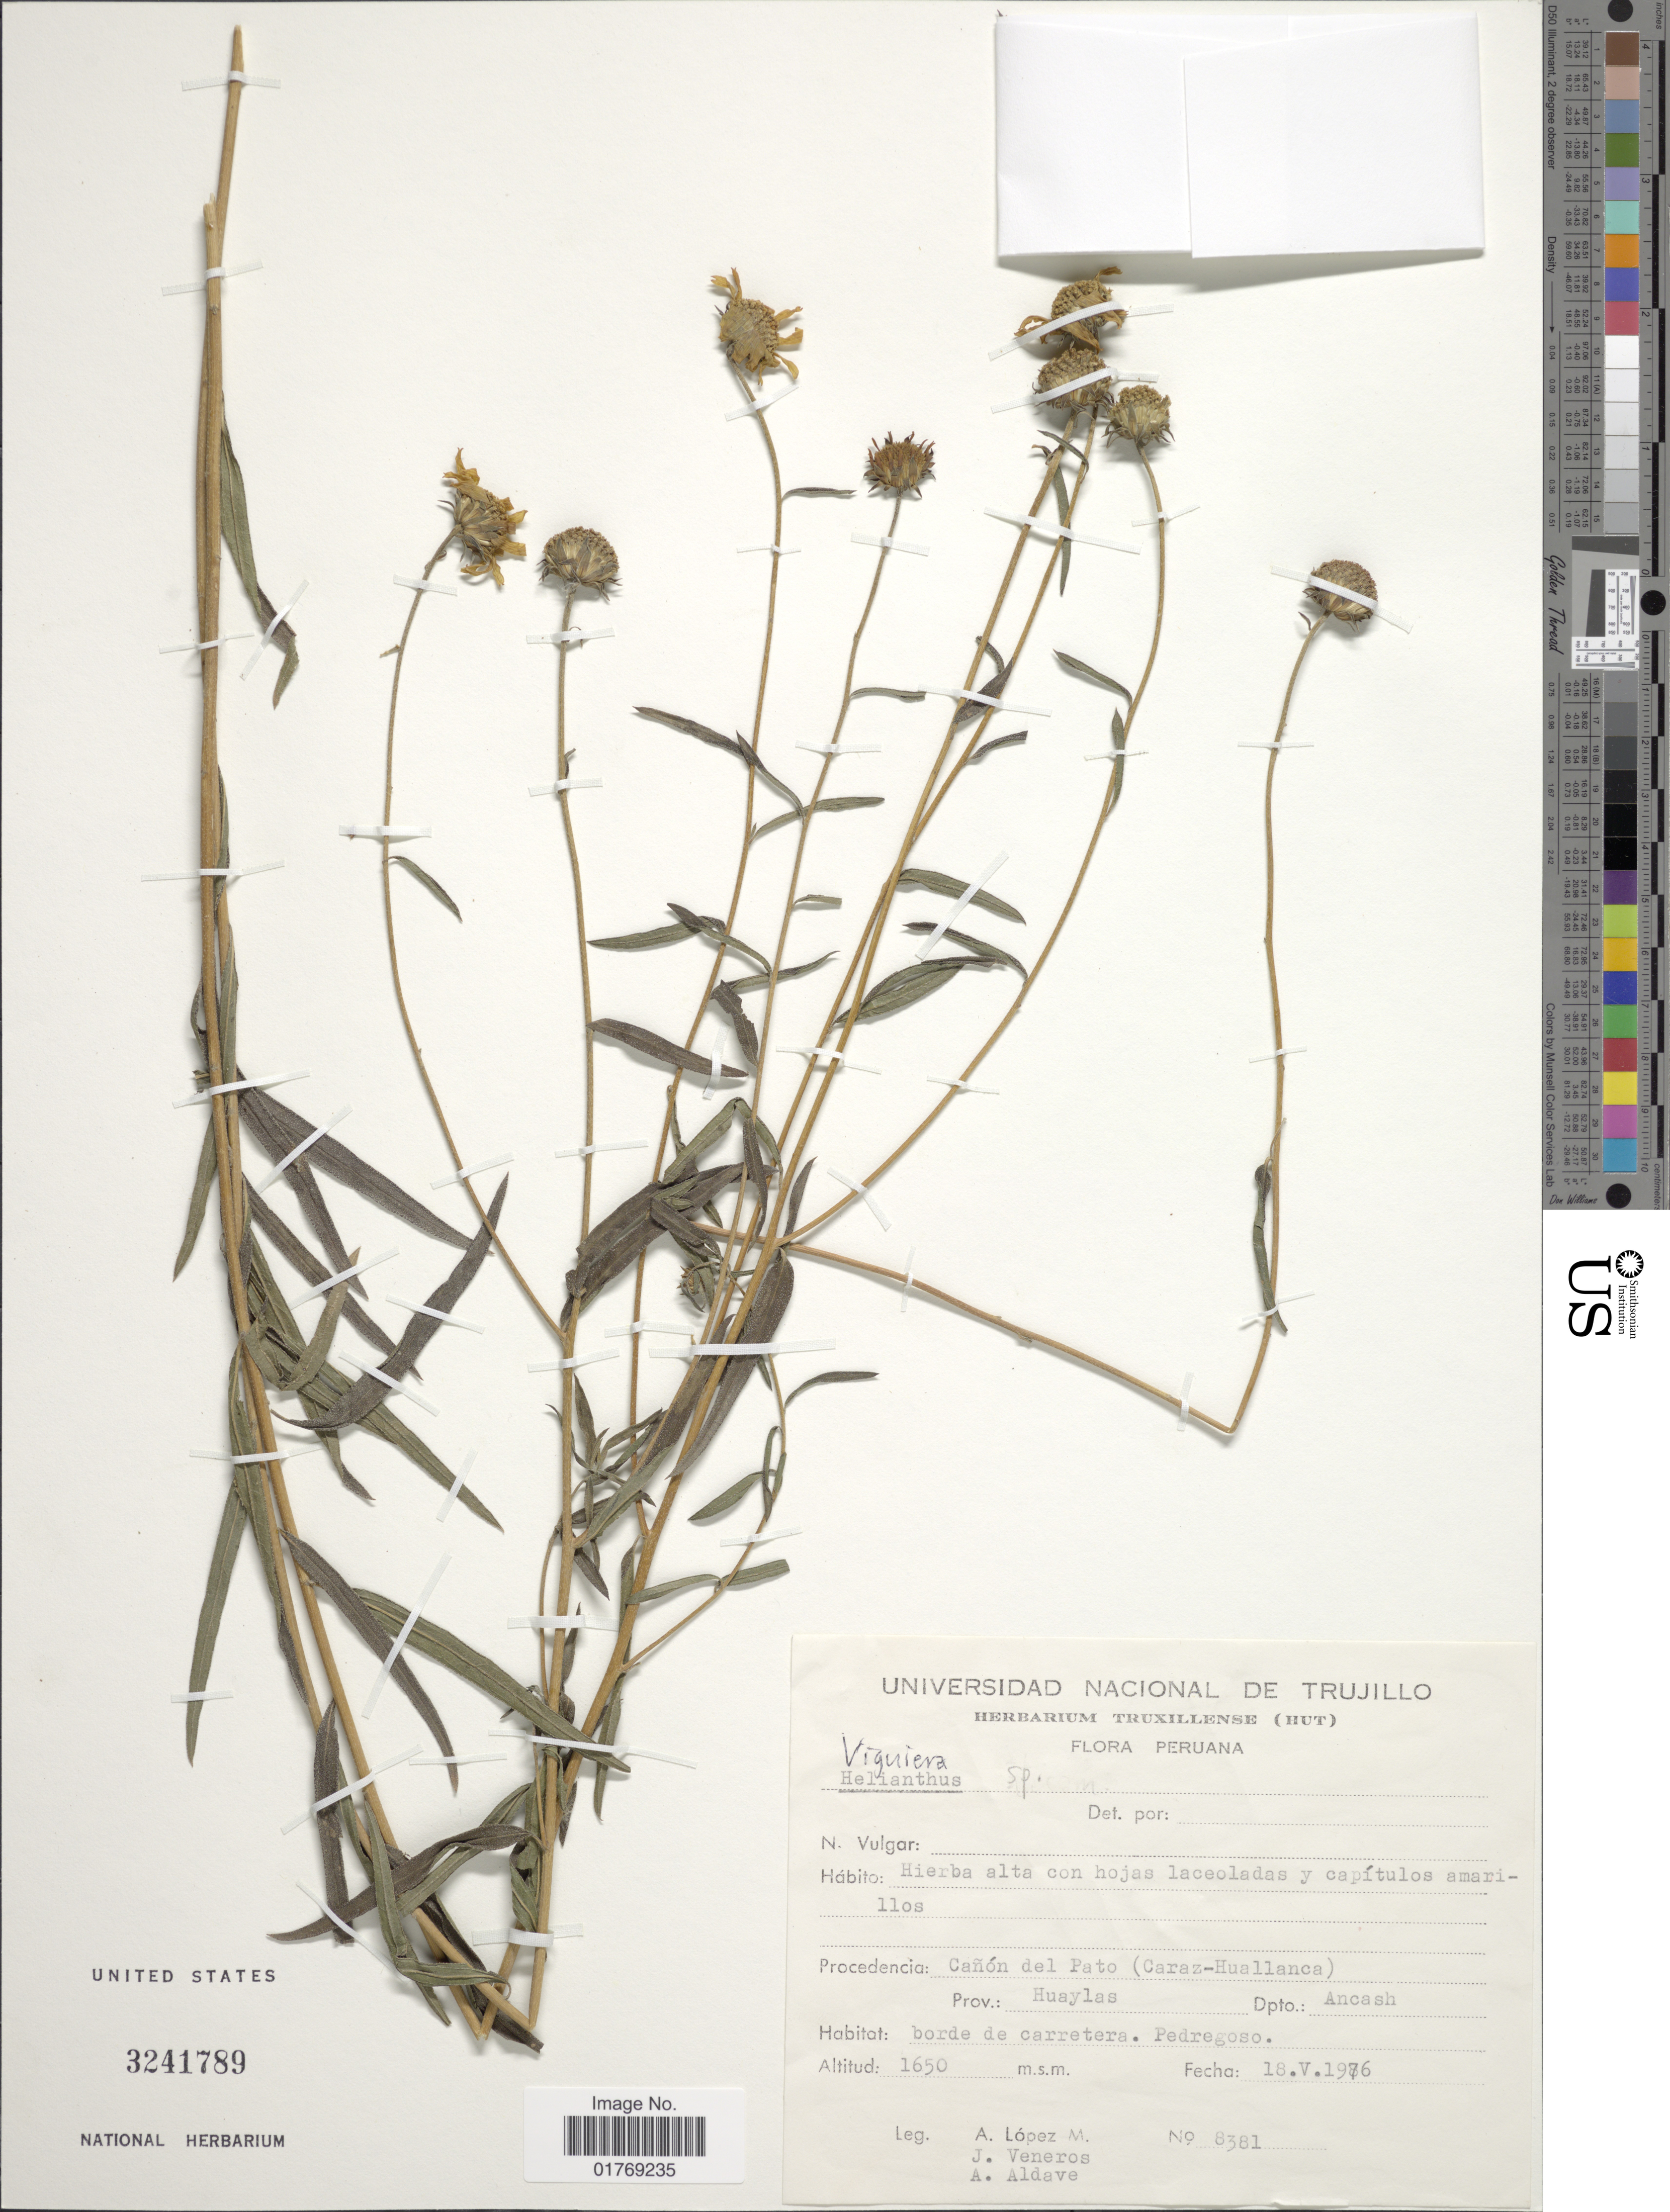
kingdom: Plantae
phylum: Tracheophyta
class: Magnoliopsida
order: Asterales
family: Asteraceae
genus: Viguiera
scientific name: Viguiera sp.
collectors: A. López M., J. Veneros & A. Aldave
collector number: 8381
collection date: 1976-05-18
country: Peru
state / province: Ancash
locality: Cañón del Pato (Caraz-Huallanca). Prov.: Huaylas. Dpto.: Ancash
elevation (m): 1650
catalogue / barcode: US 3241789